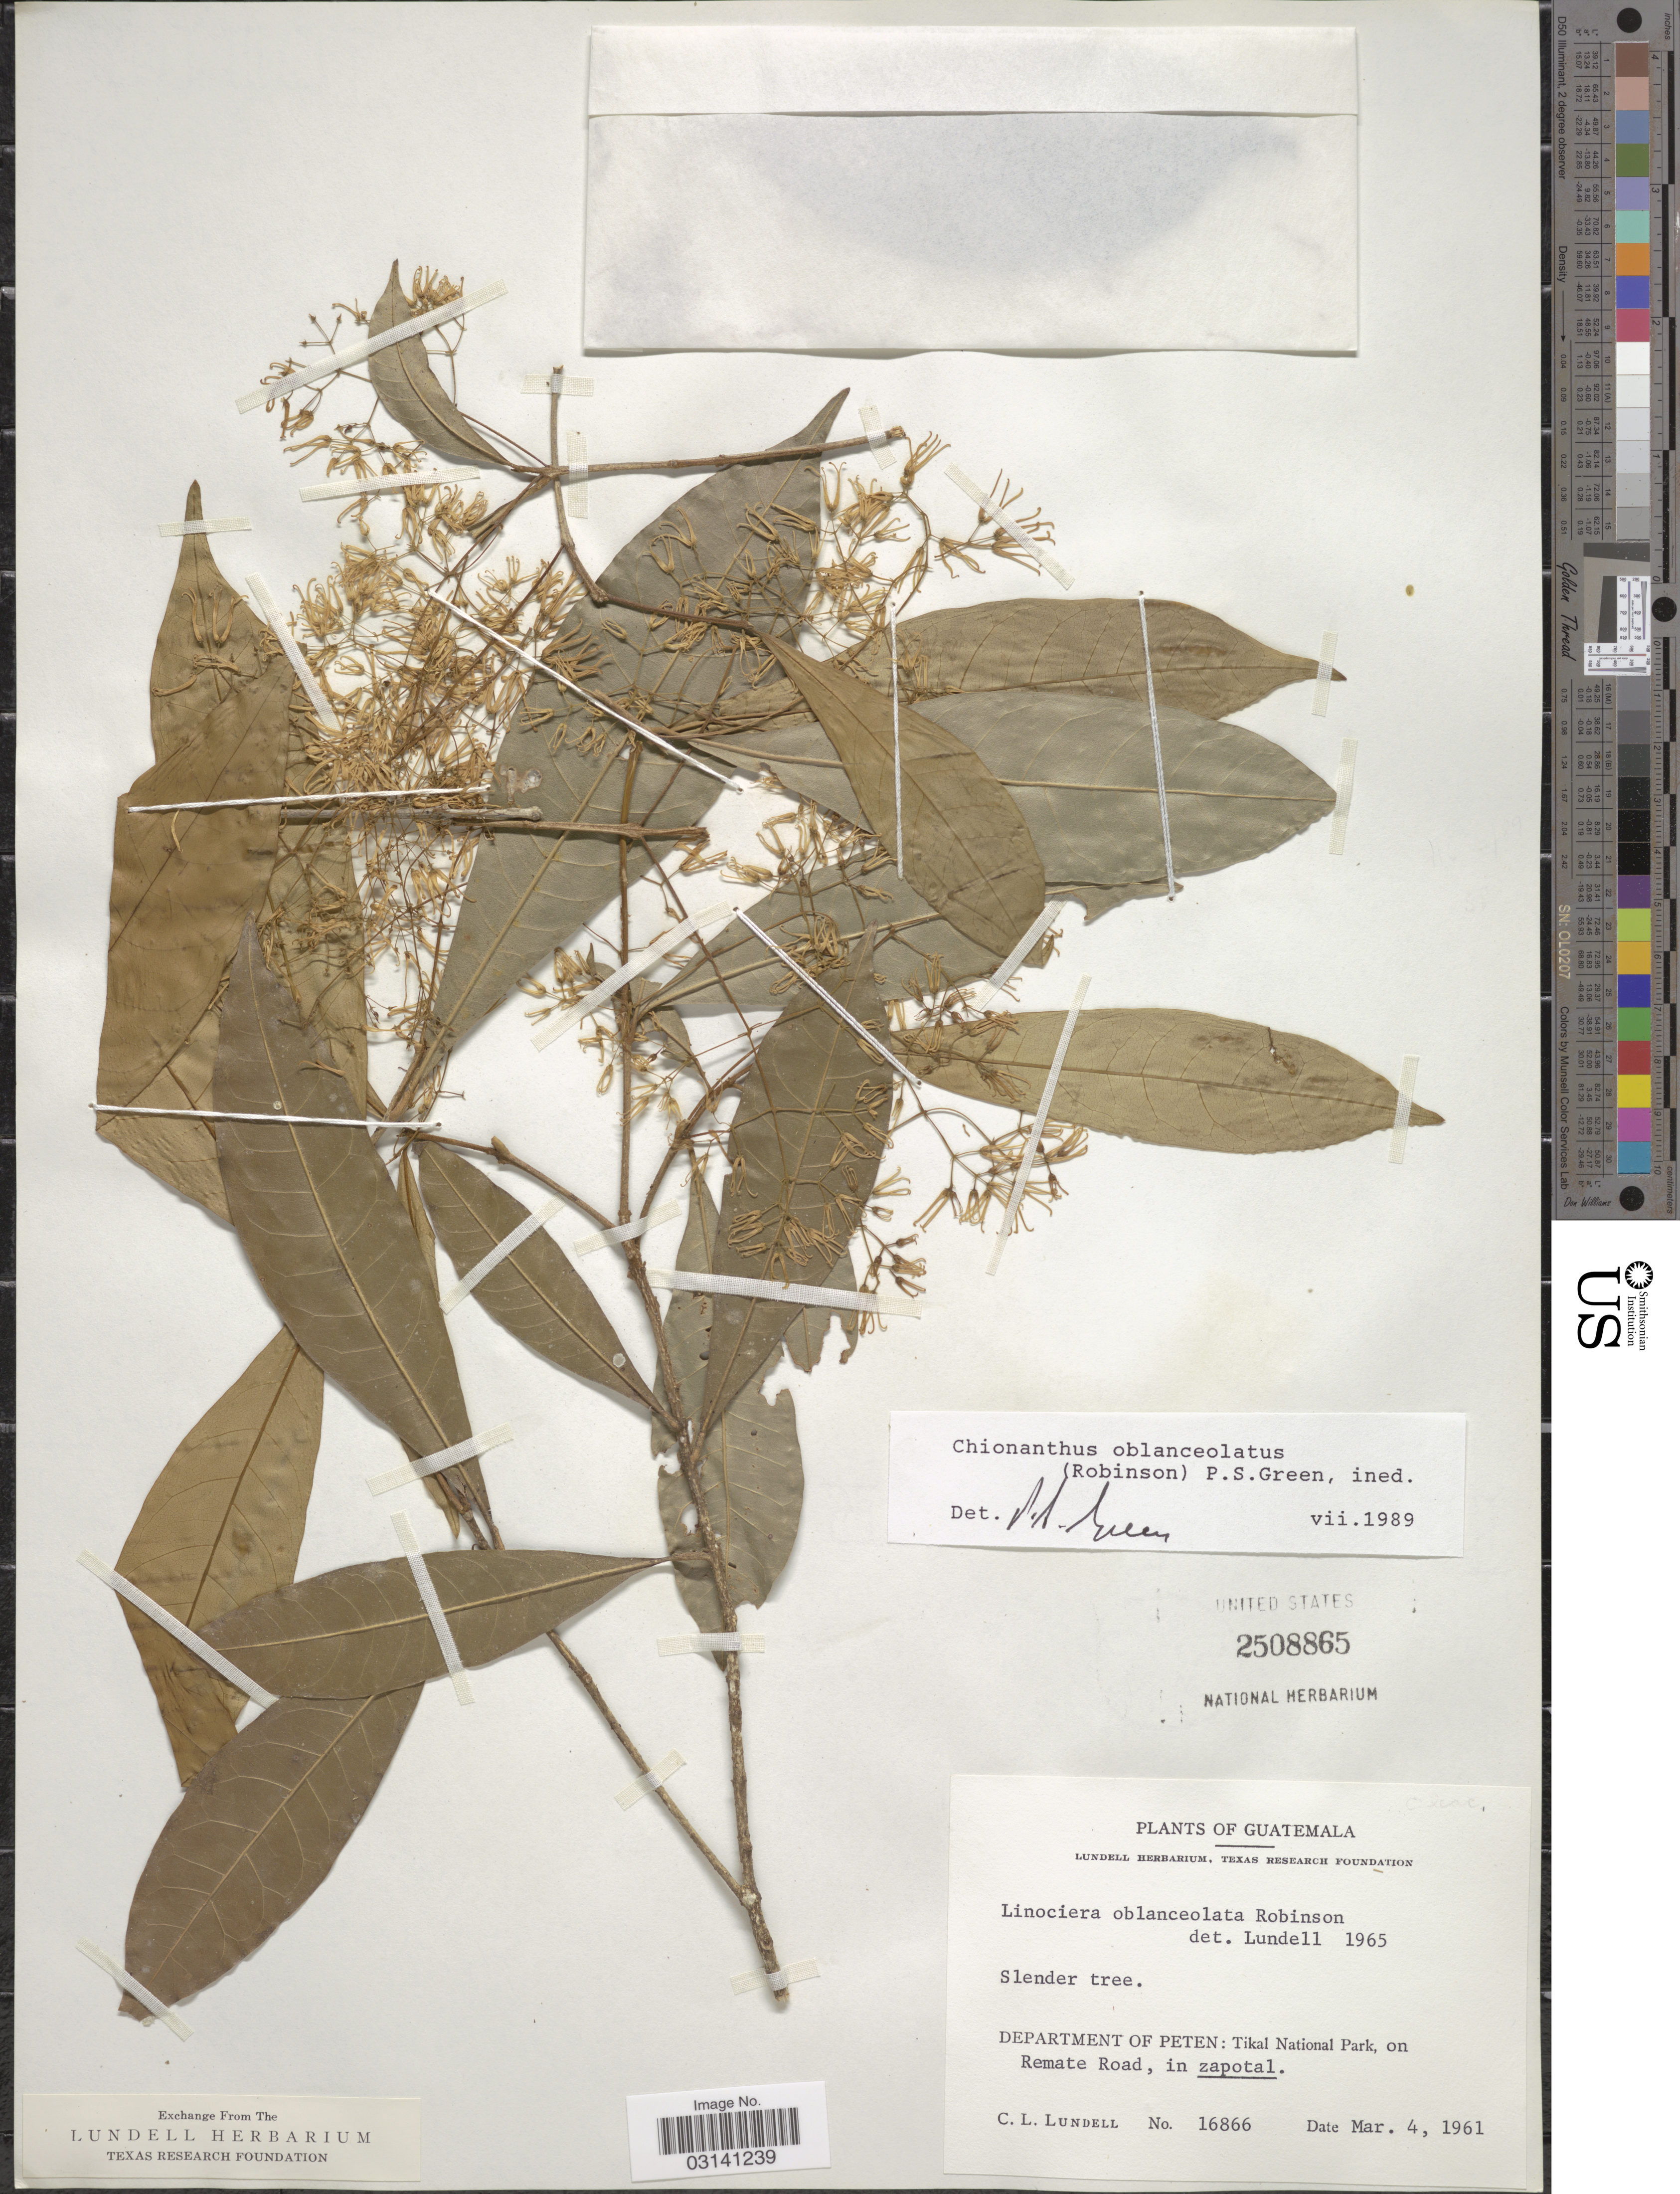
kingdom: Plantae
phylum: Tracheophyta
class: Magnoliopsida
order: Lamiales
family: Oleaceae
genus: Chionanthus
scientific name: Chionanthus oblanceolatus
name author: (B.L. Rob.) P.S. Green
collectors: C. L. Lundell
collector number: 16866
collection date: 1961-03-04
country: Guatemala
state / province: El Petén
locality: Department of Peten: Tikal National Park, on Remate Road, in zapotal.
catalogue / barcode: US 2508865